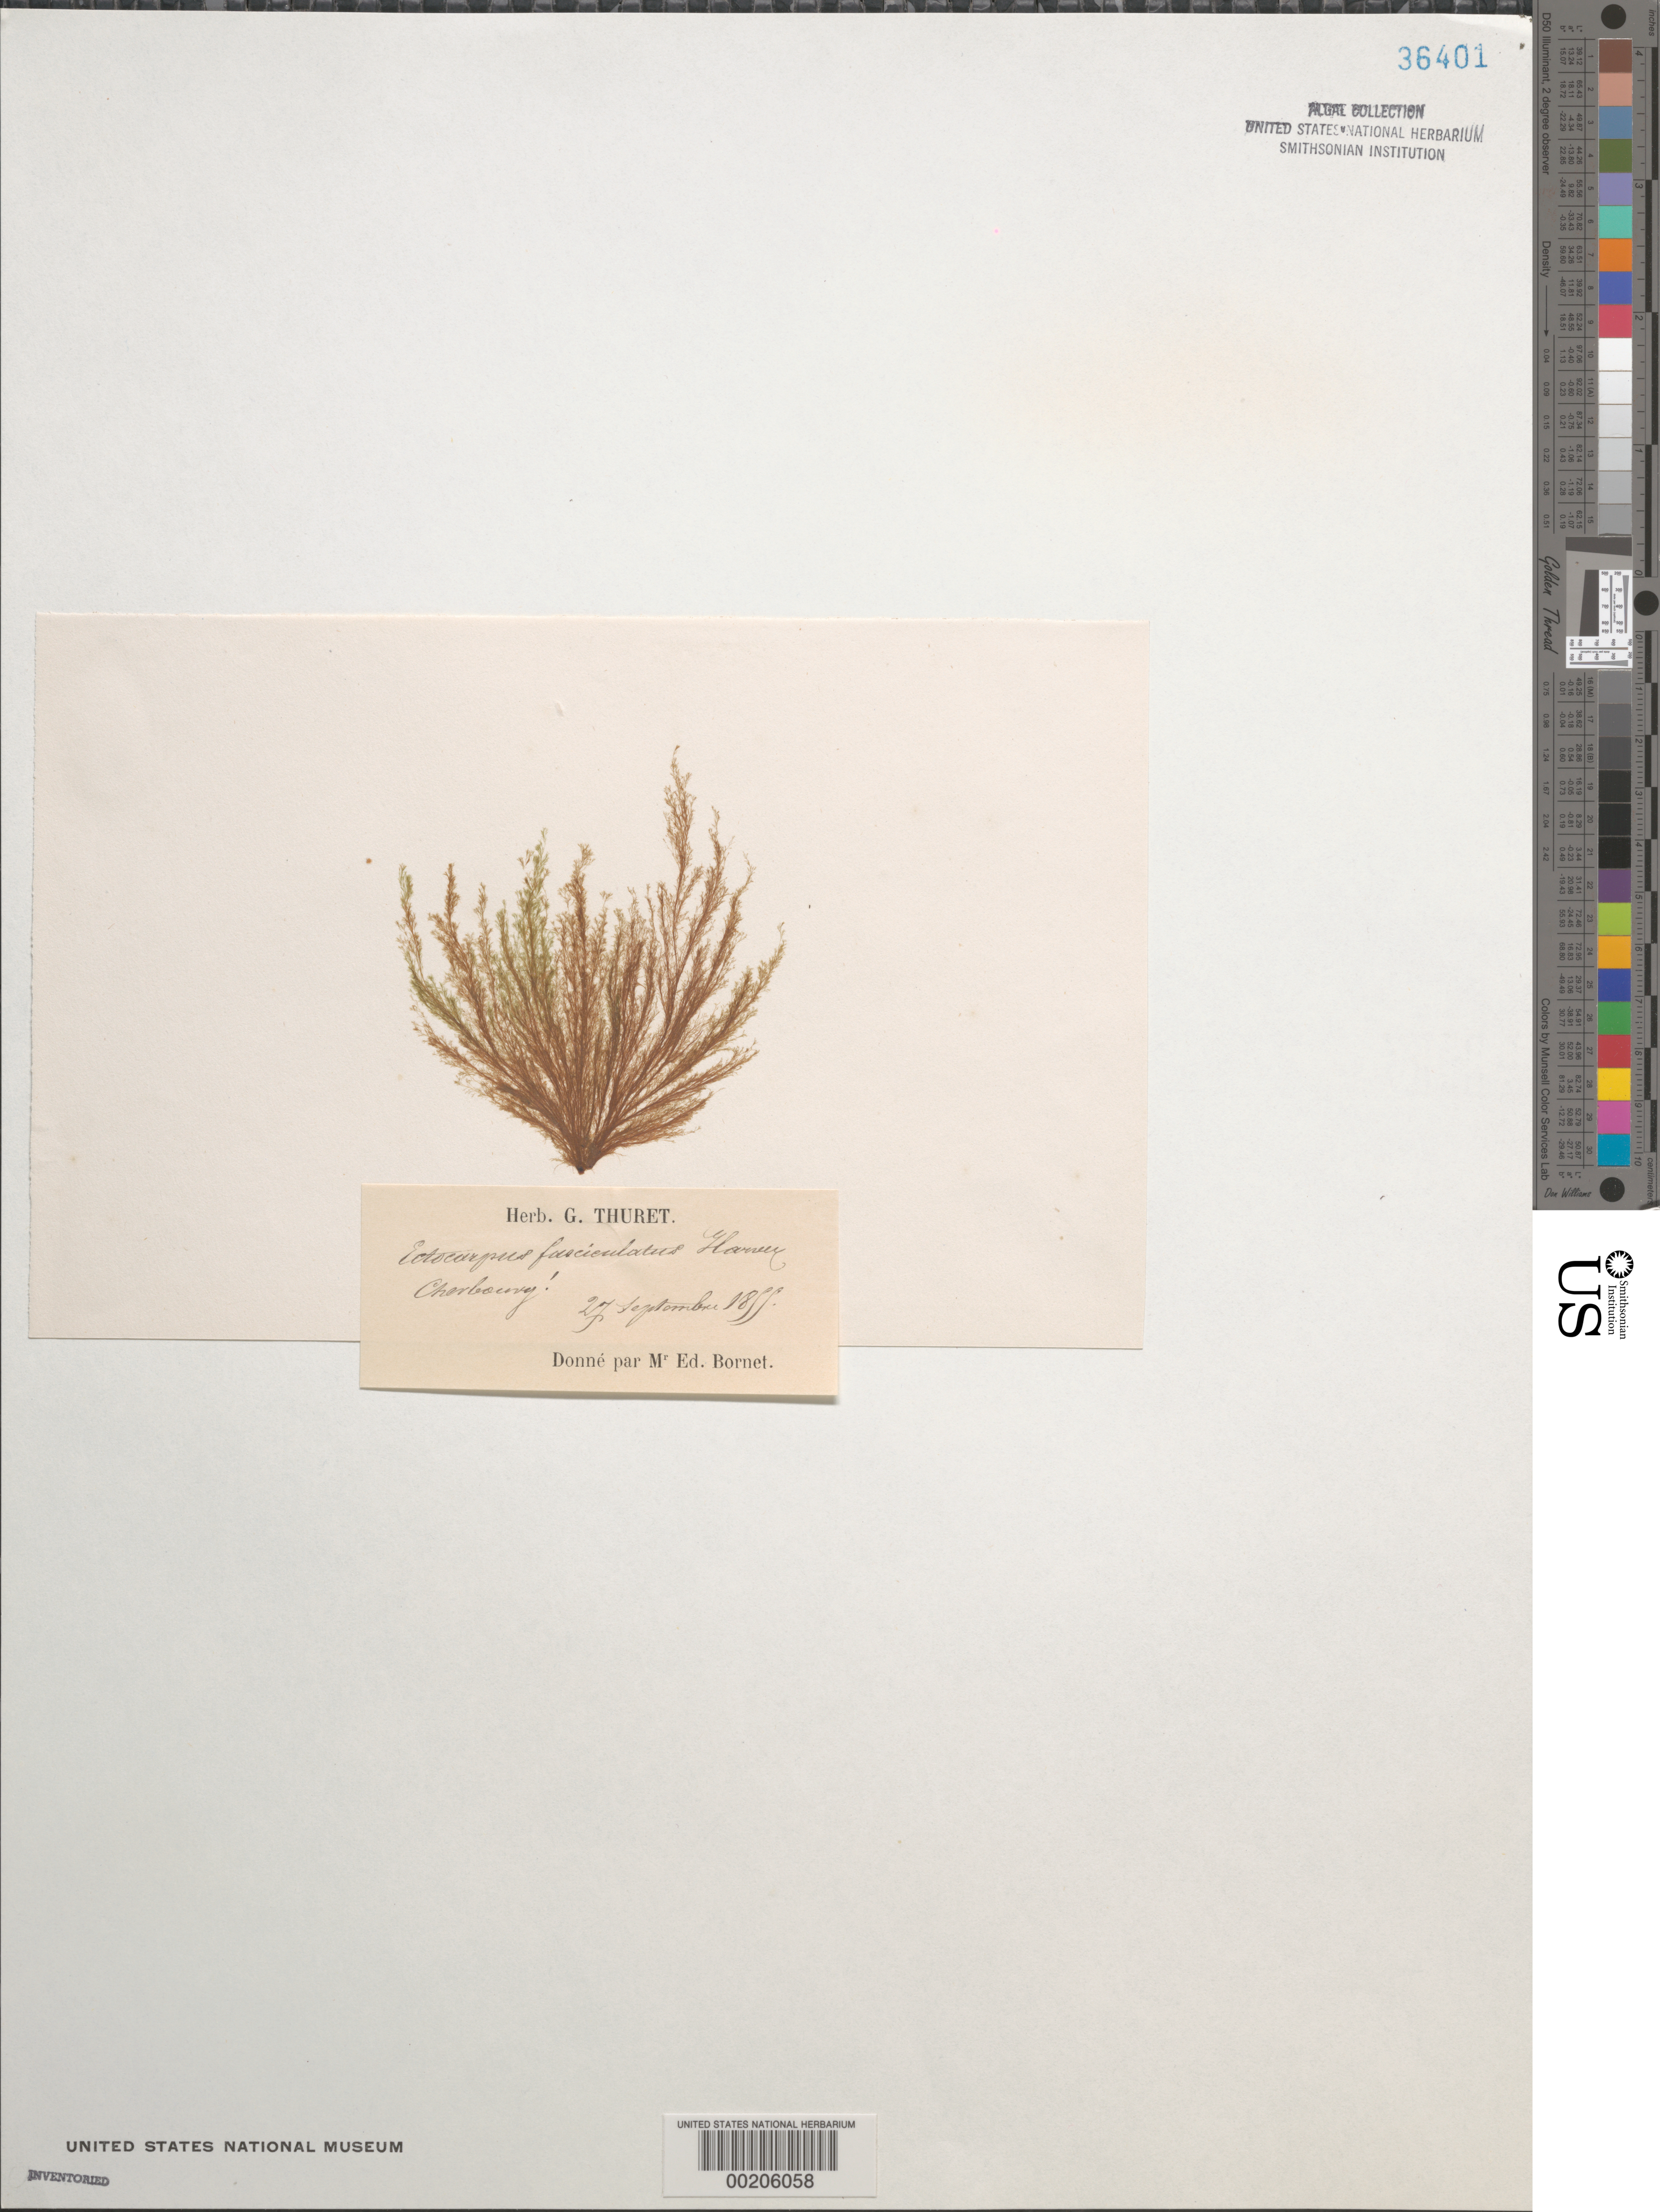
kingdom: Chromista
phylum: Ochrophyta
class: Phaeophyceae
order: Ectocarpales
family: Ectocarpaceae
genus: Ectocarpus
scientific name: Ectocarpus fasciculatus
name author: Harv.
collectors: Thuret, G. (herbarium)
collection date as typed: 27 Sep 1855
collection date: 1855-09-27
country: France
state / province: Normandie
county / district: Manche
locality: Cherbourg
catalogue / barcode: US 36401